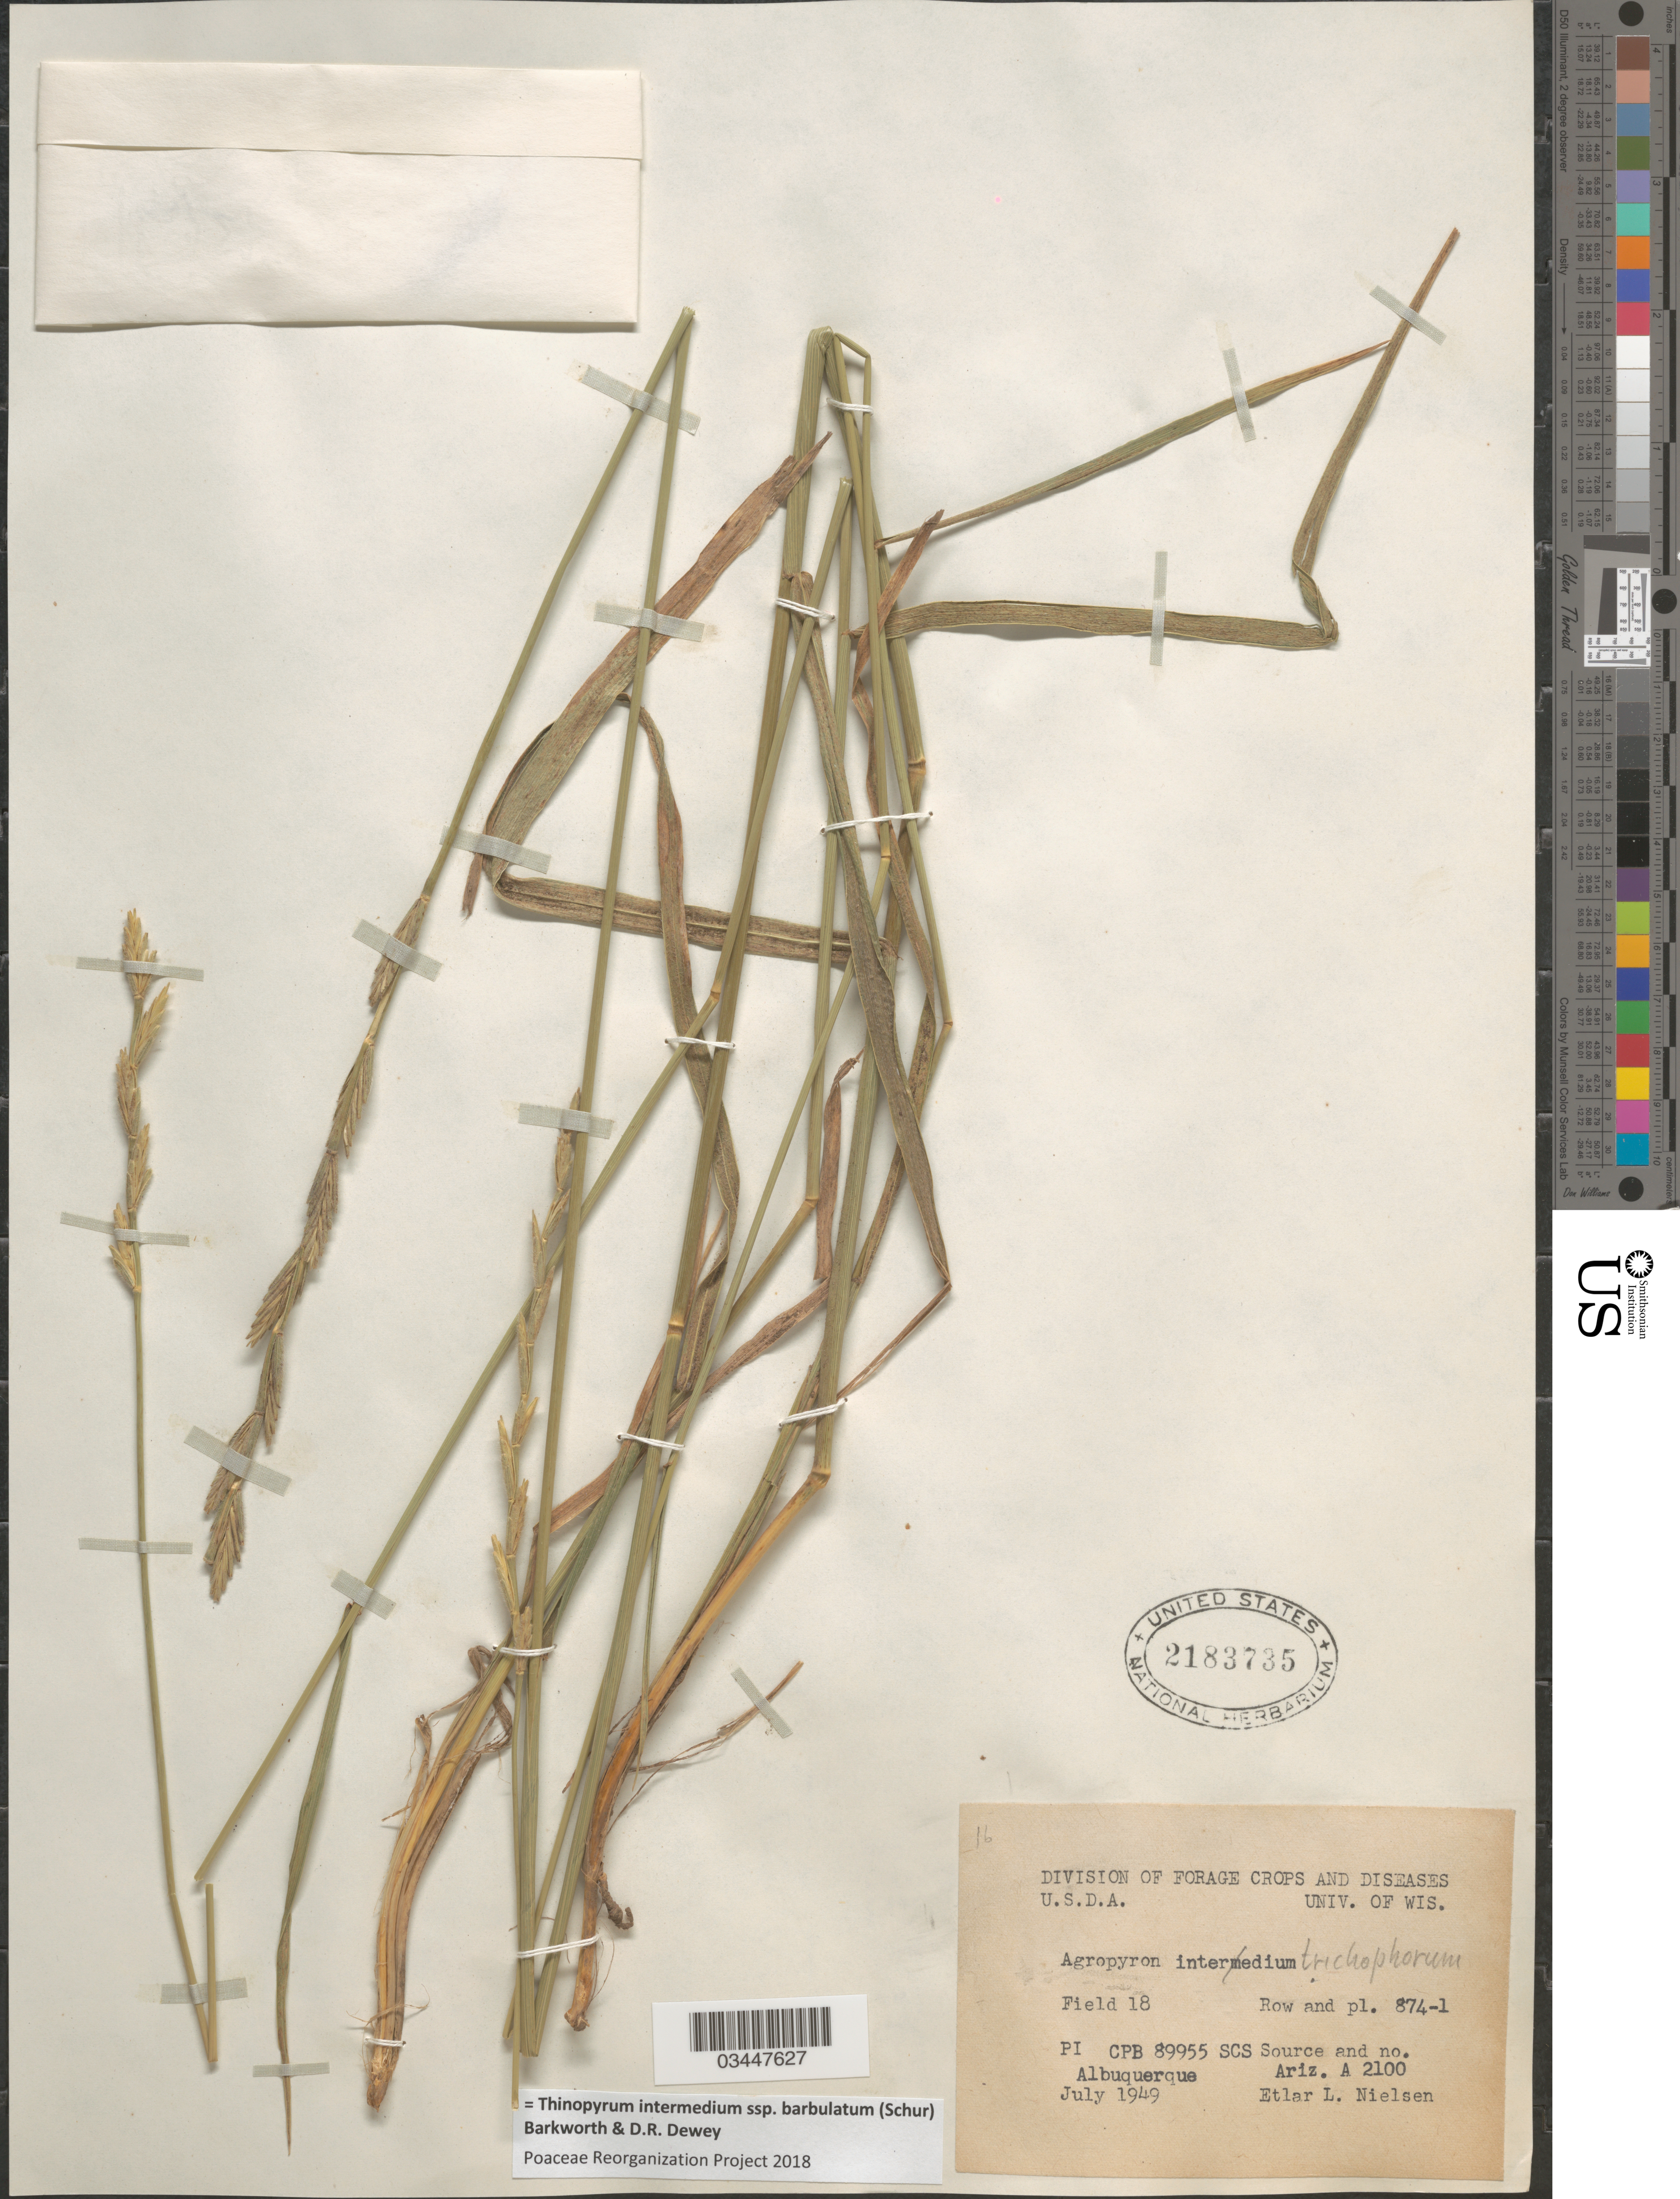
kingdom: Plantae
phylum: Tracheophyta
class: Liliopsida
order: Poales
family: Poaceae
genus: Thinopyrum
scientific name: Thinopyrum intermedium subsp. barbulatum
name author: (Schur) Barkworth & Dewey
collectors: E. L. Nielsen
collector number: CPB89955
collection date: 1949-07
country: United States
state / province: Arizona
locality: Field 18. Row and pl. 874-1. SCS Albuquerque.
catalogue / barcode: US 2183735